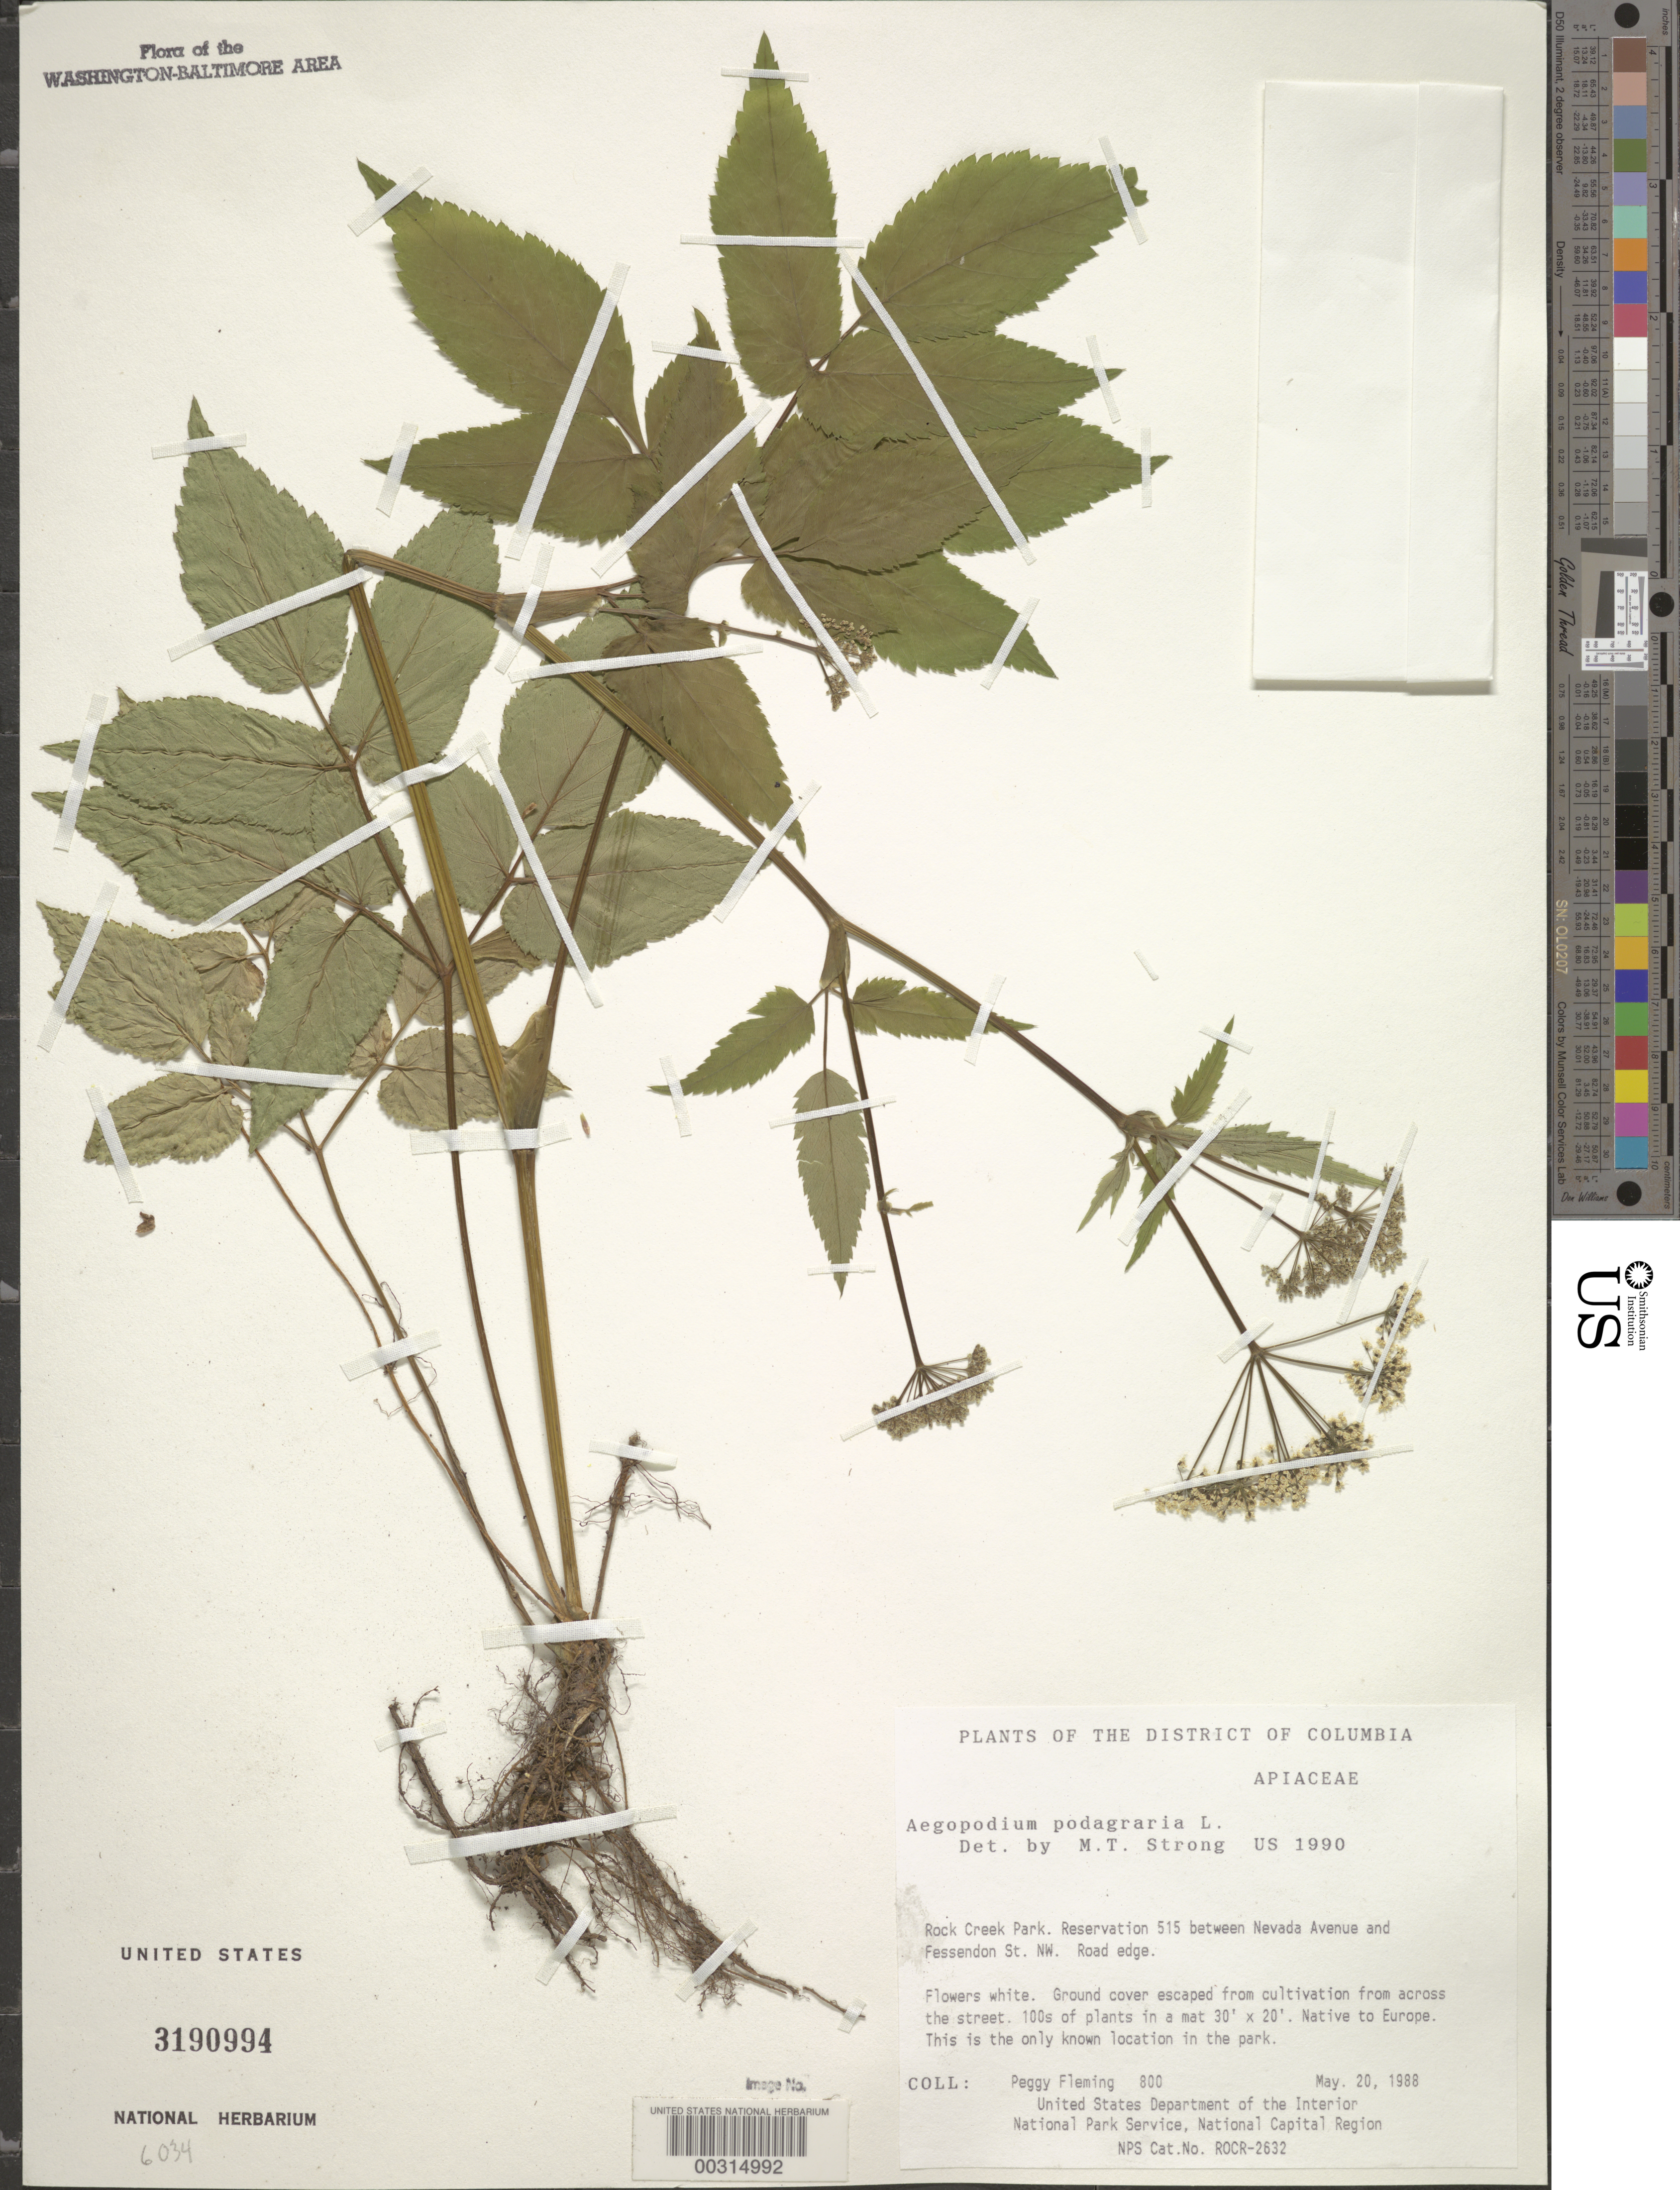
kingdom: Plantae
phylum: Tracheophyta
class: Magnoliopsida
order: Apiales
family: Apiaceae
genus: Aegopodium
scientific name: Aegopodium podagraria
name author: L.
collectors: P. Fleming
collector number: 800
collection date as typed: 20 May 1988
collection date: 1988-05-20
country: United States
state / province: District of Columbia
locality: Rock Creek Park, Reservation 515 between Nevada Ave. and Fessendon St, NW Rock Creek Park & vicinity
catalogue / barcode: US 3190994